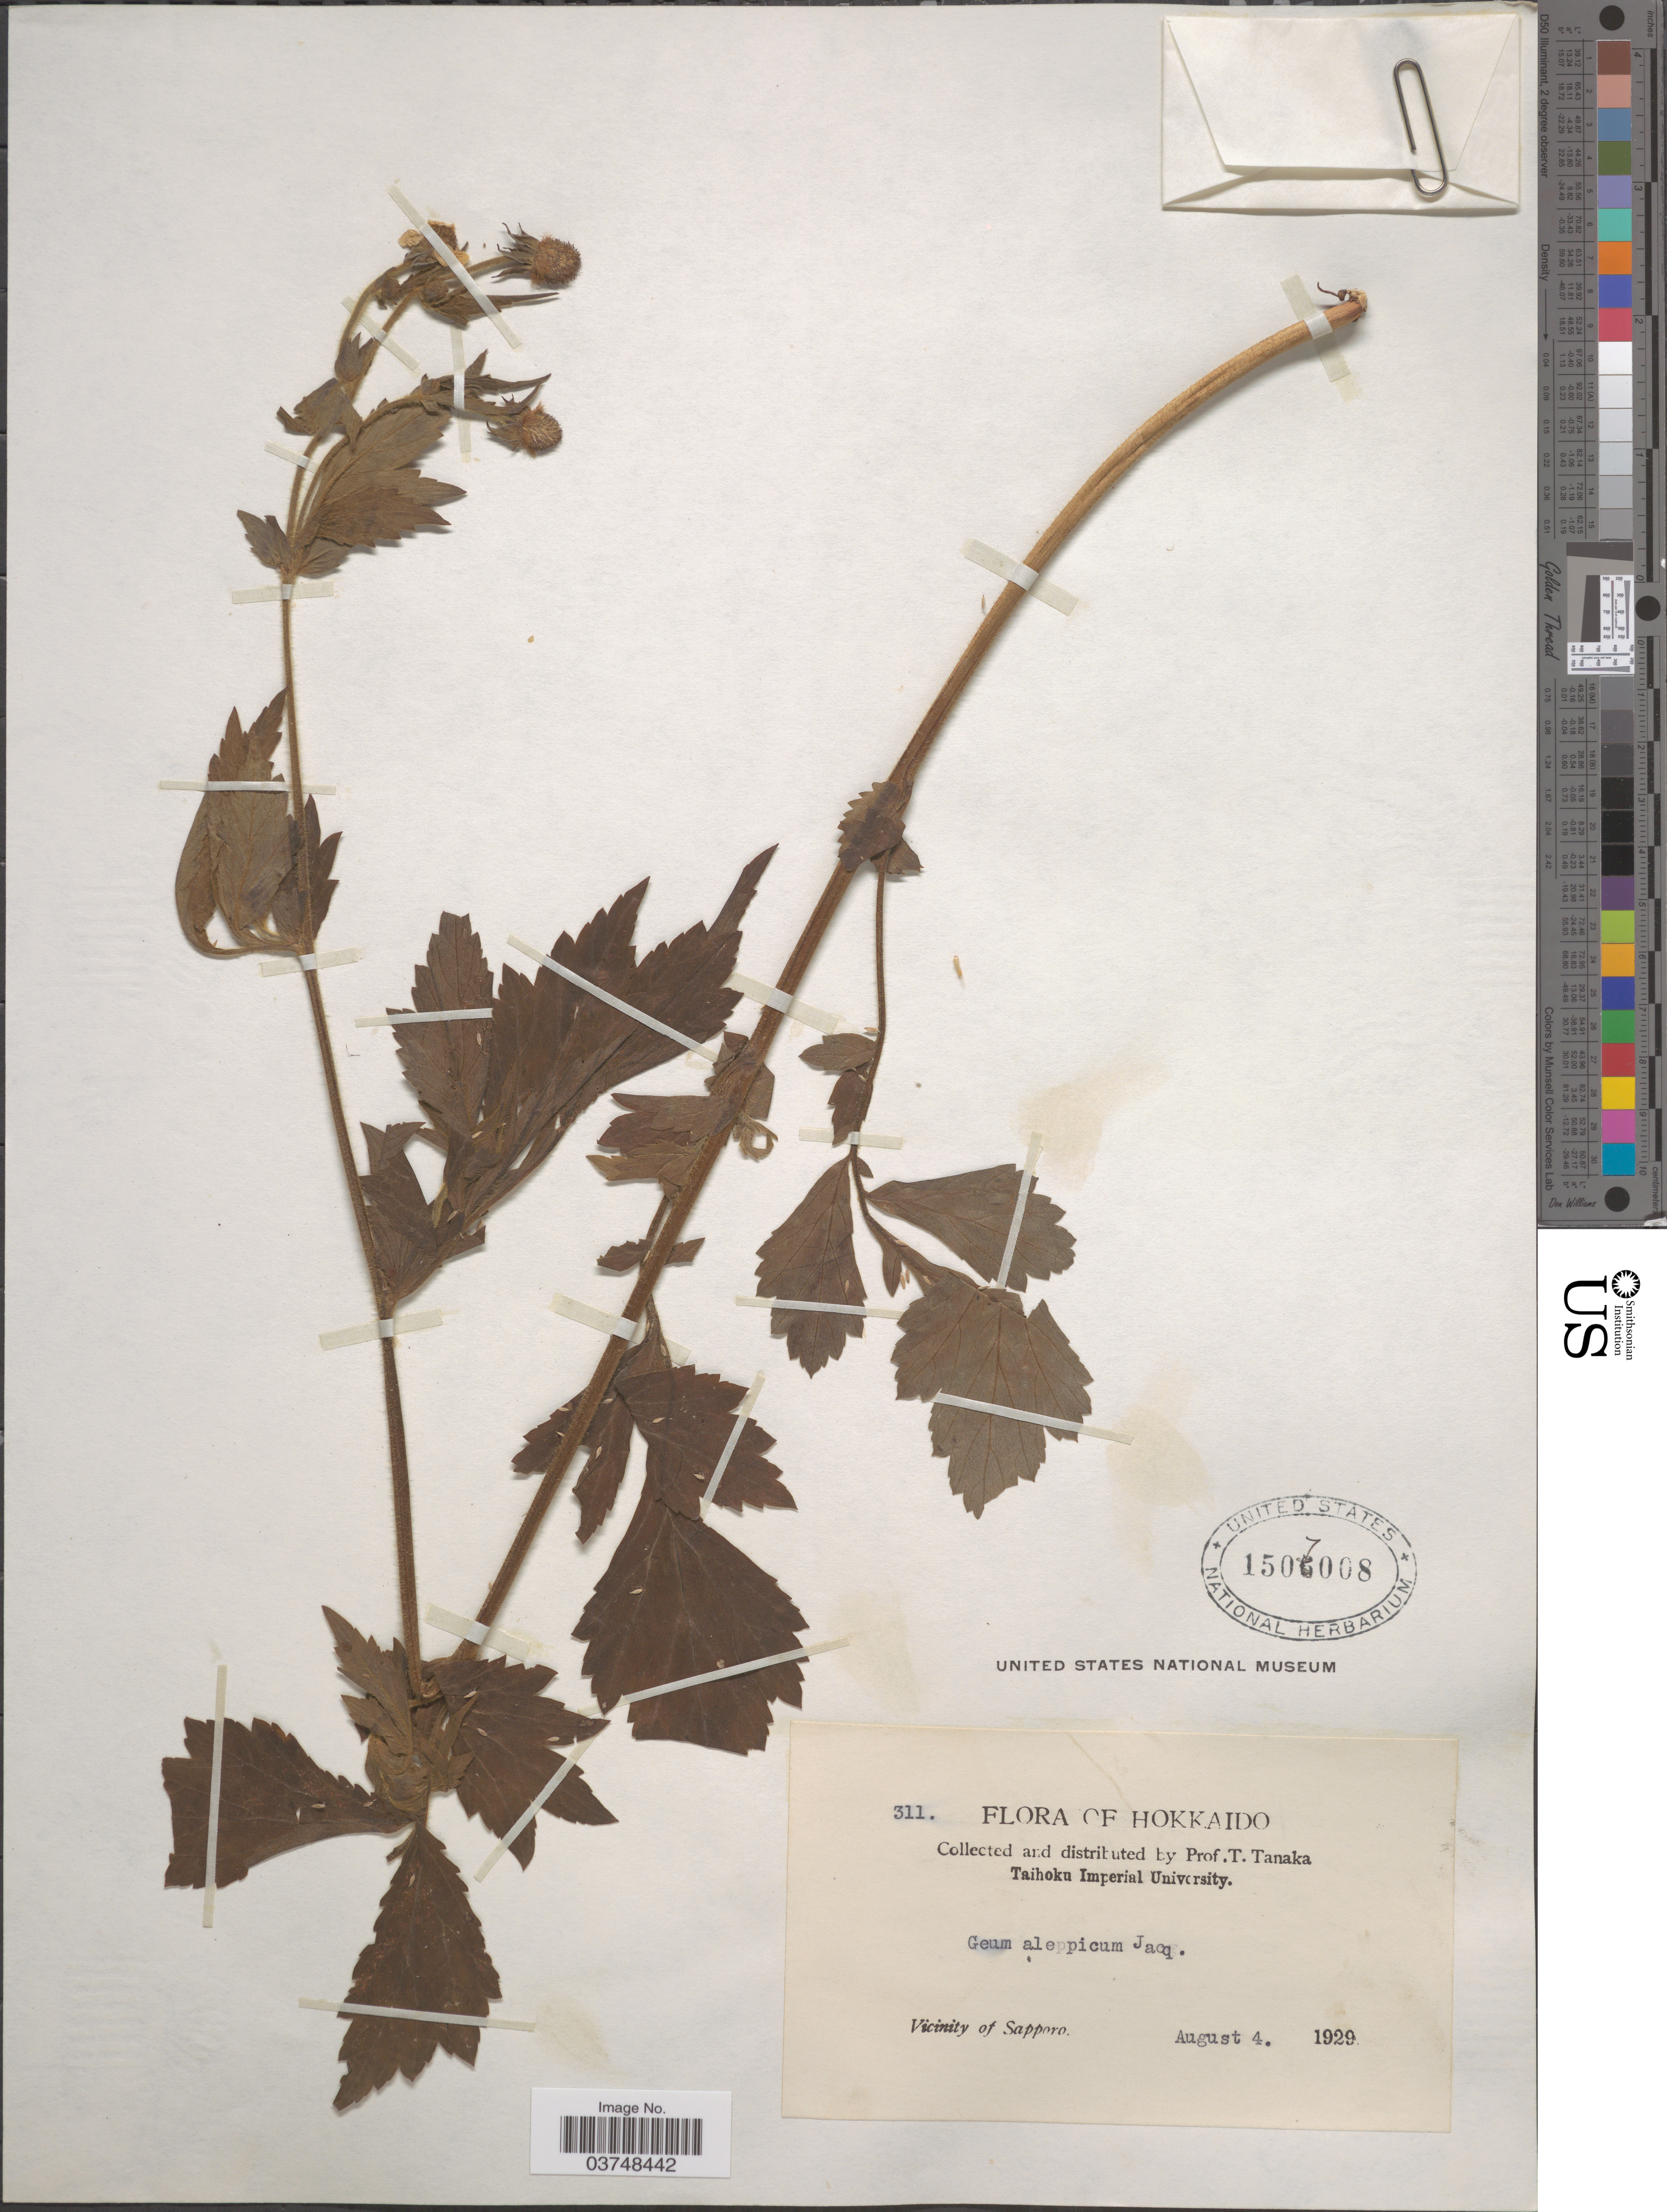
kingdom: Plantae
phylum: Tracheophyta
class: Magnoliopsida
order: Rosales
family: Rosaceae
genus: Geum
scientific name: Geum aleppicum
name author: Jacq.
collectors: T. Tanaka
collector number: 311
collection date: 1929-08-04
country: Japan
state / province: Hokkaidō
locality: Vicinity of Sapporo.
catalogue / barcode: US 1507008